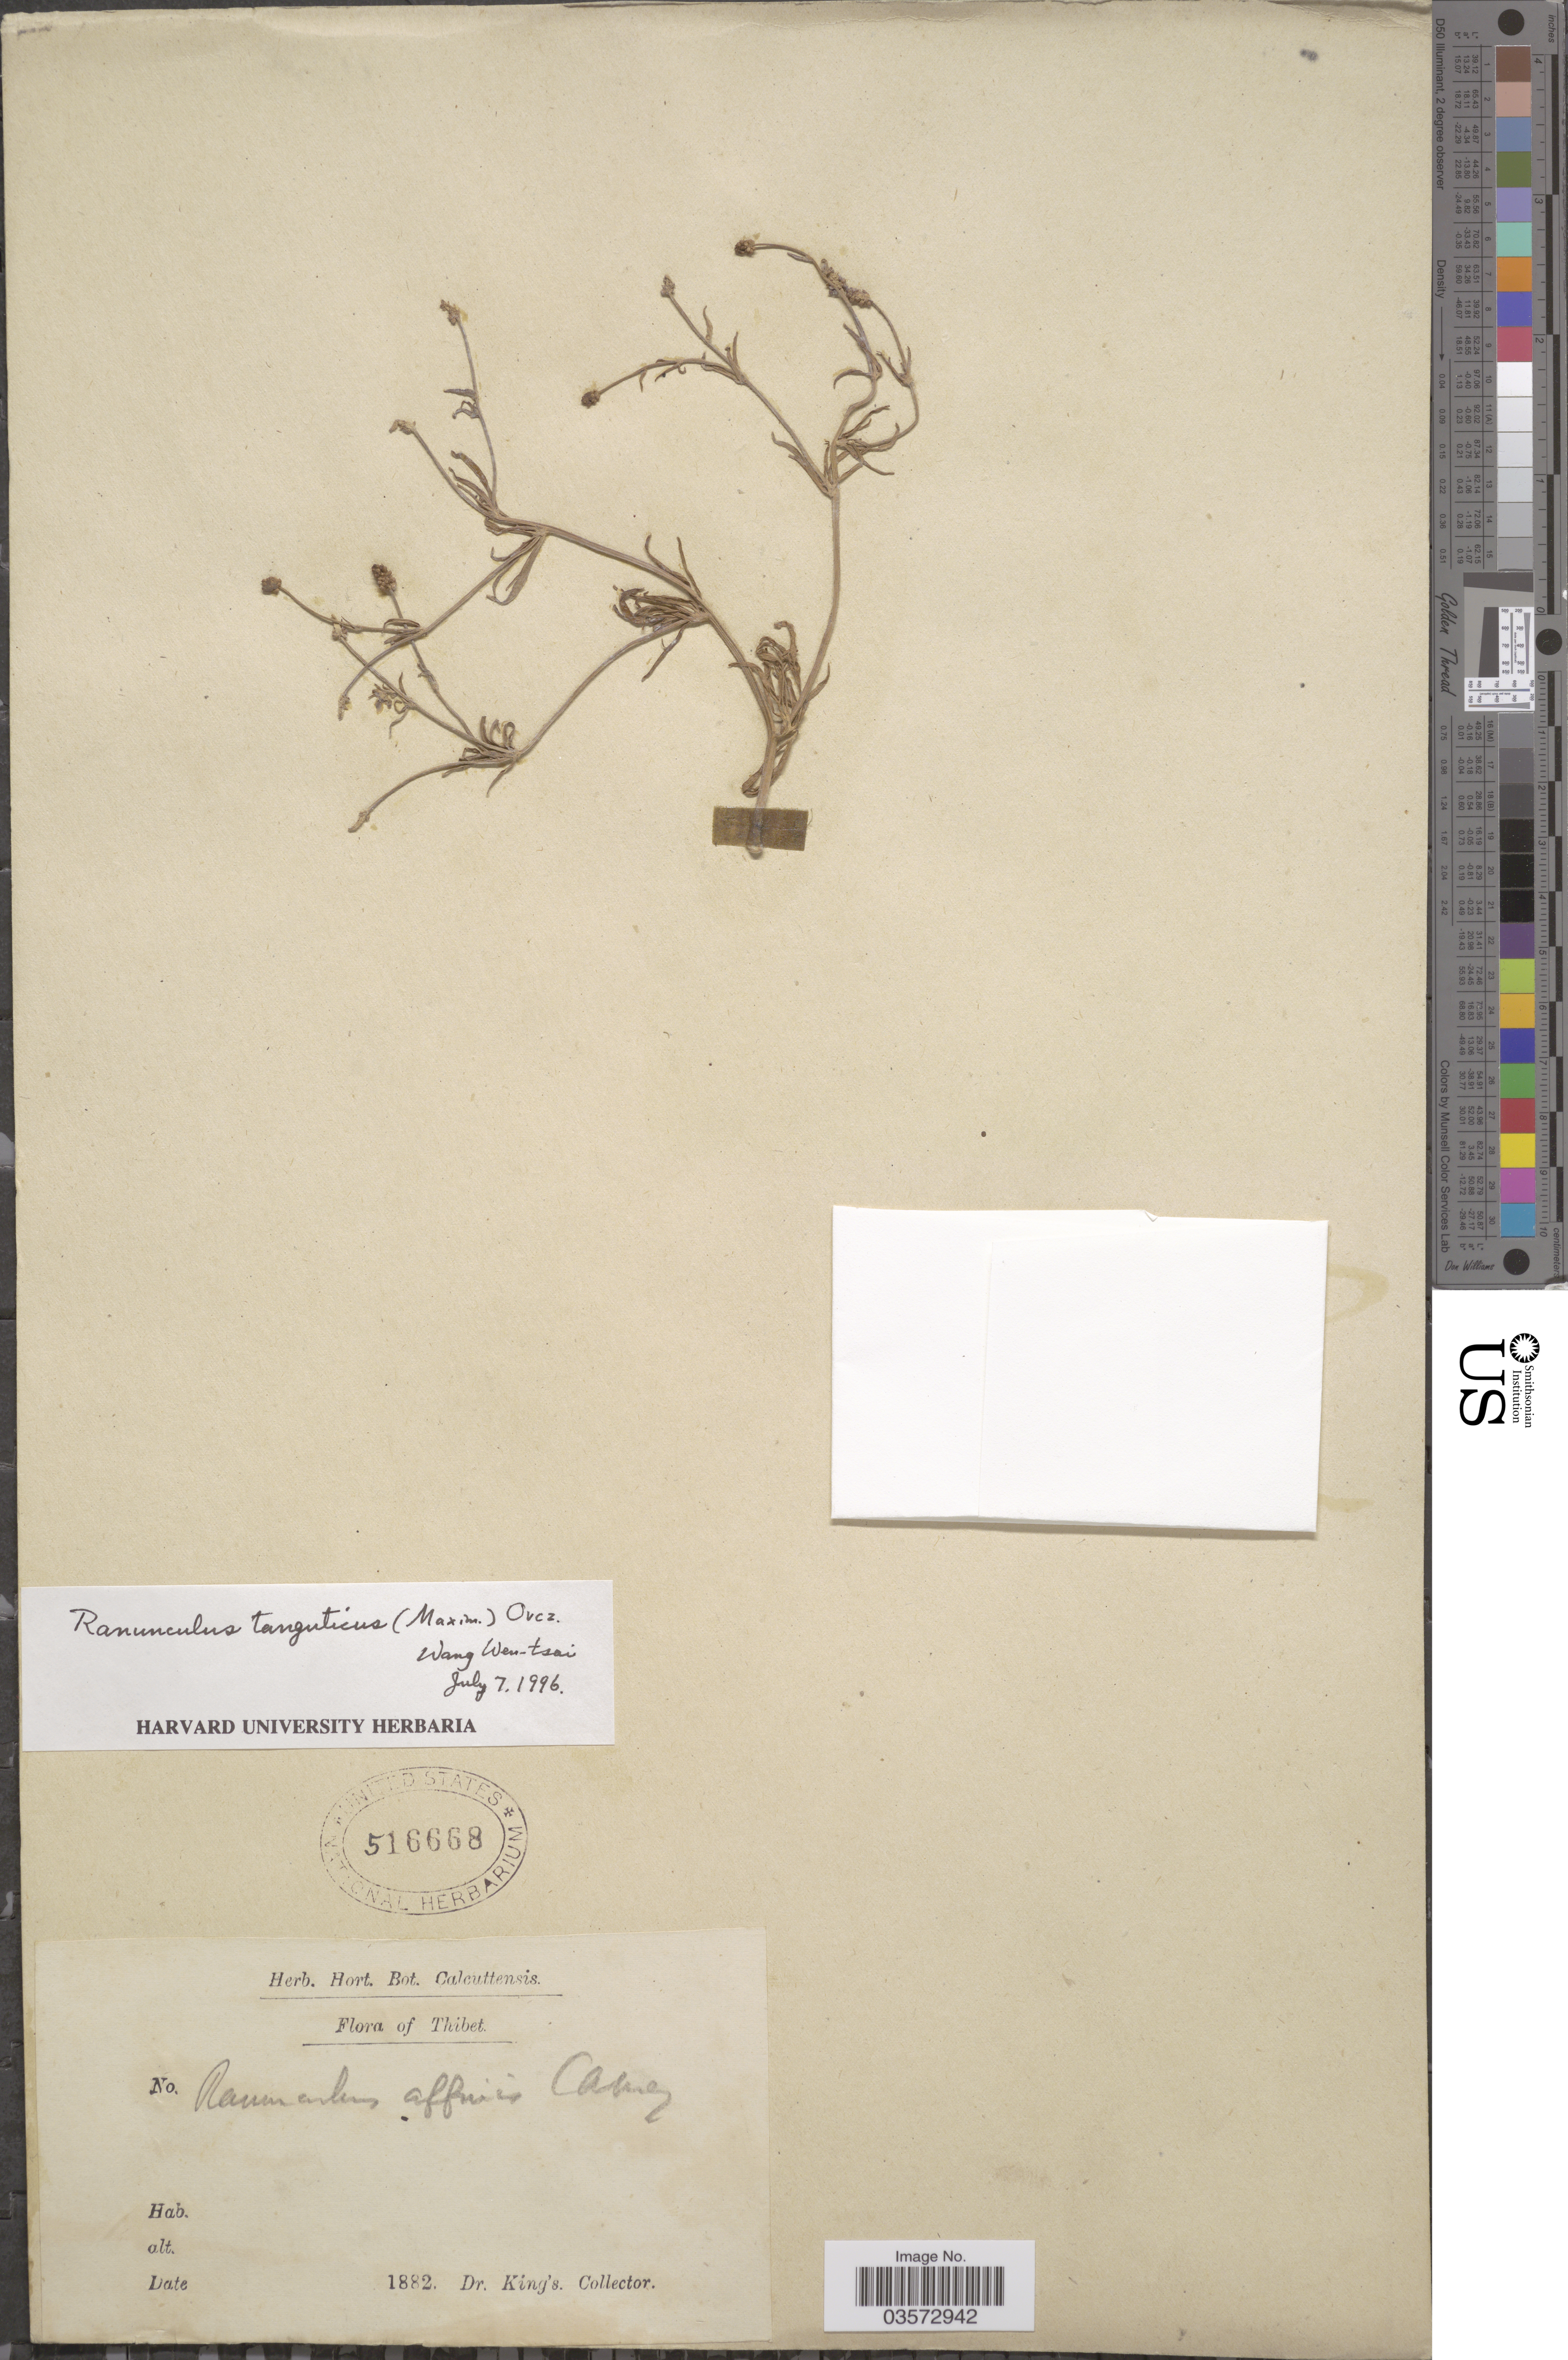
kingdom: Plantae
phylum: Tracheophyta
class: Magnoliopsida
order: Ranunculales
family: Ranunculaceae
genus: Ranunculus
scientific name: Ranunculus tanguticus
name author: (Maxim.) Ovcz.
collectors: Dr. King's collector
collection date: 1882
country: China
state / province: Xizang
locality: Thibet.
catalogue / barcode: US 516668